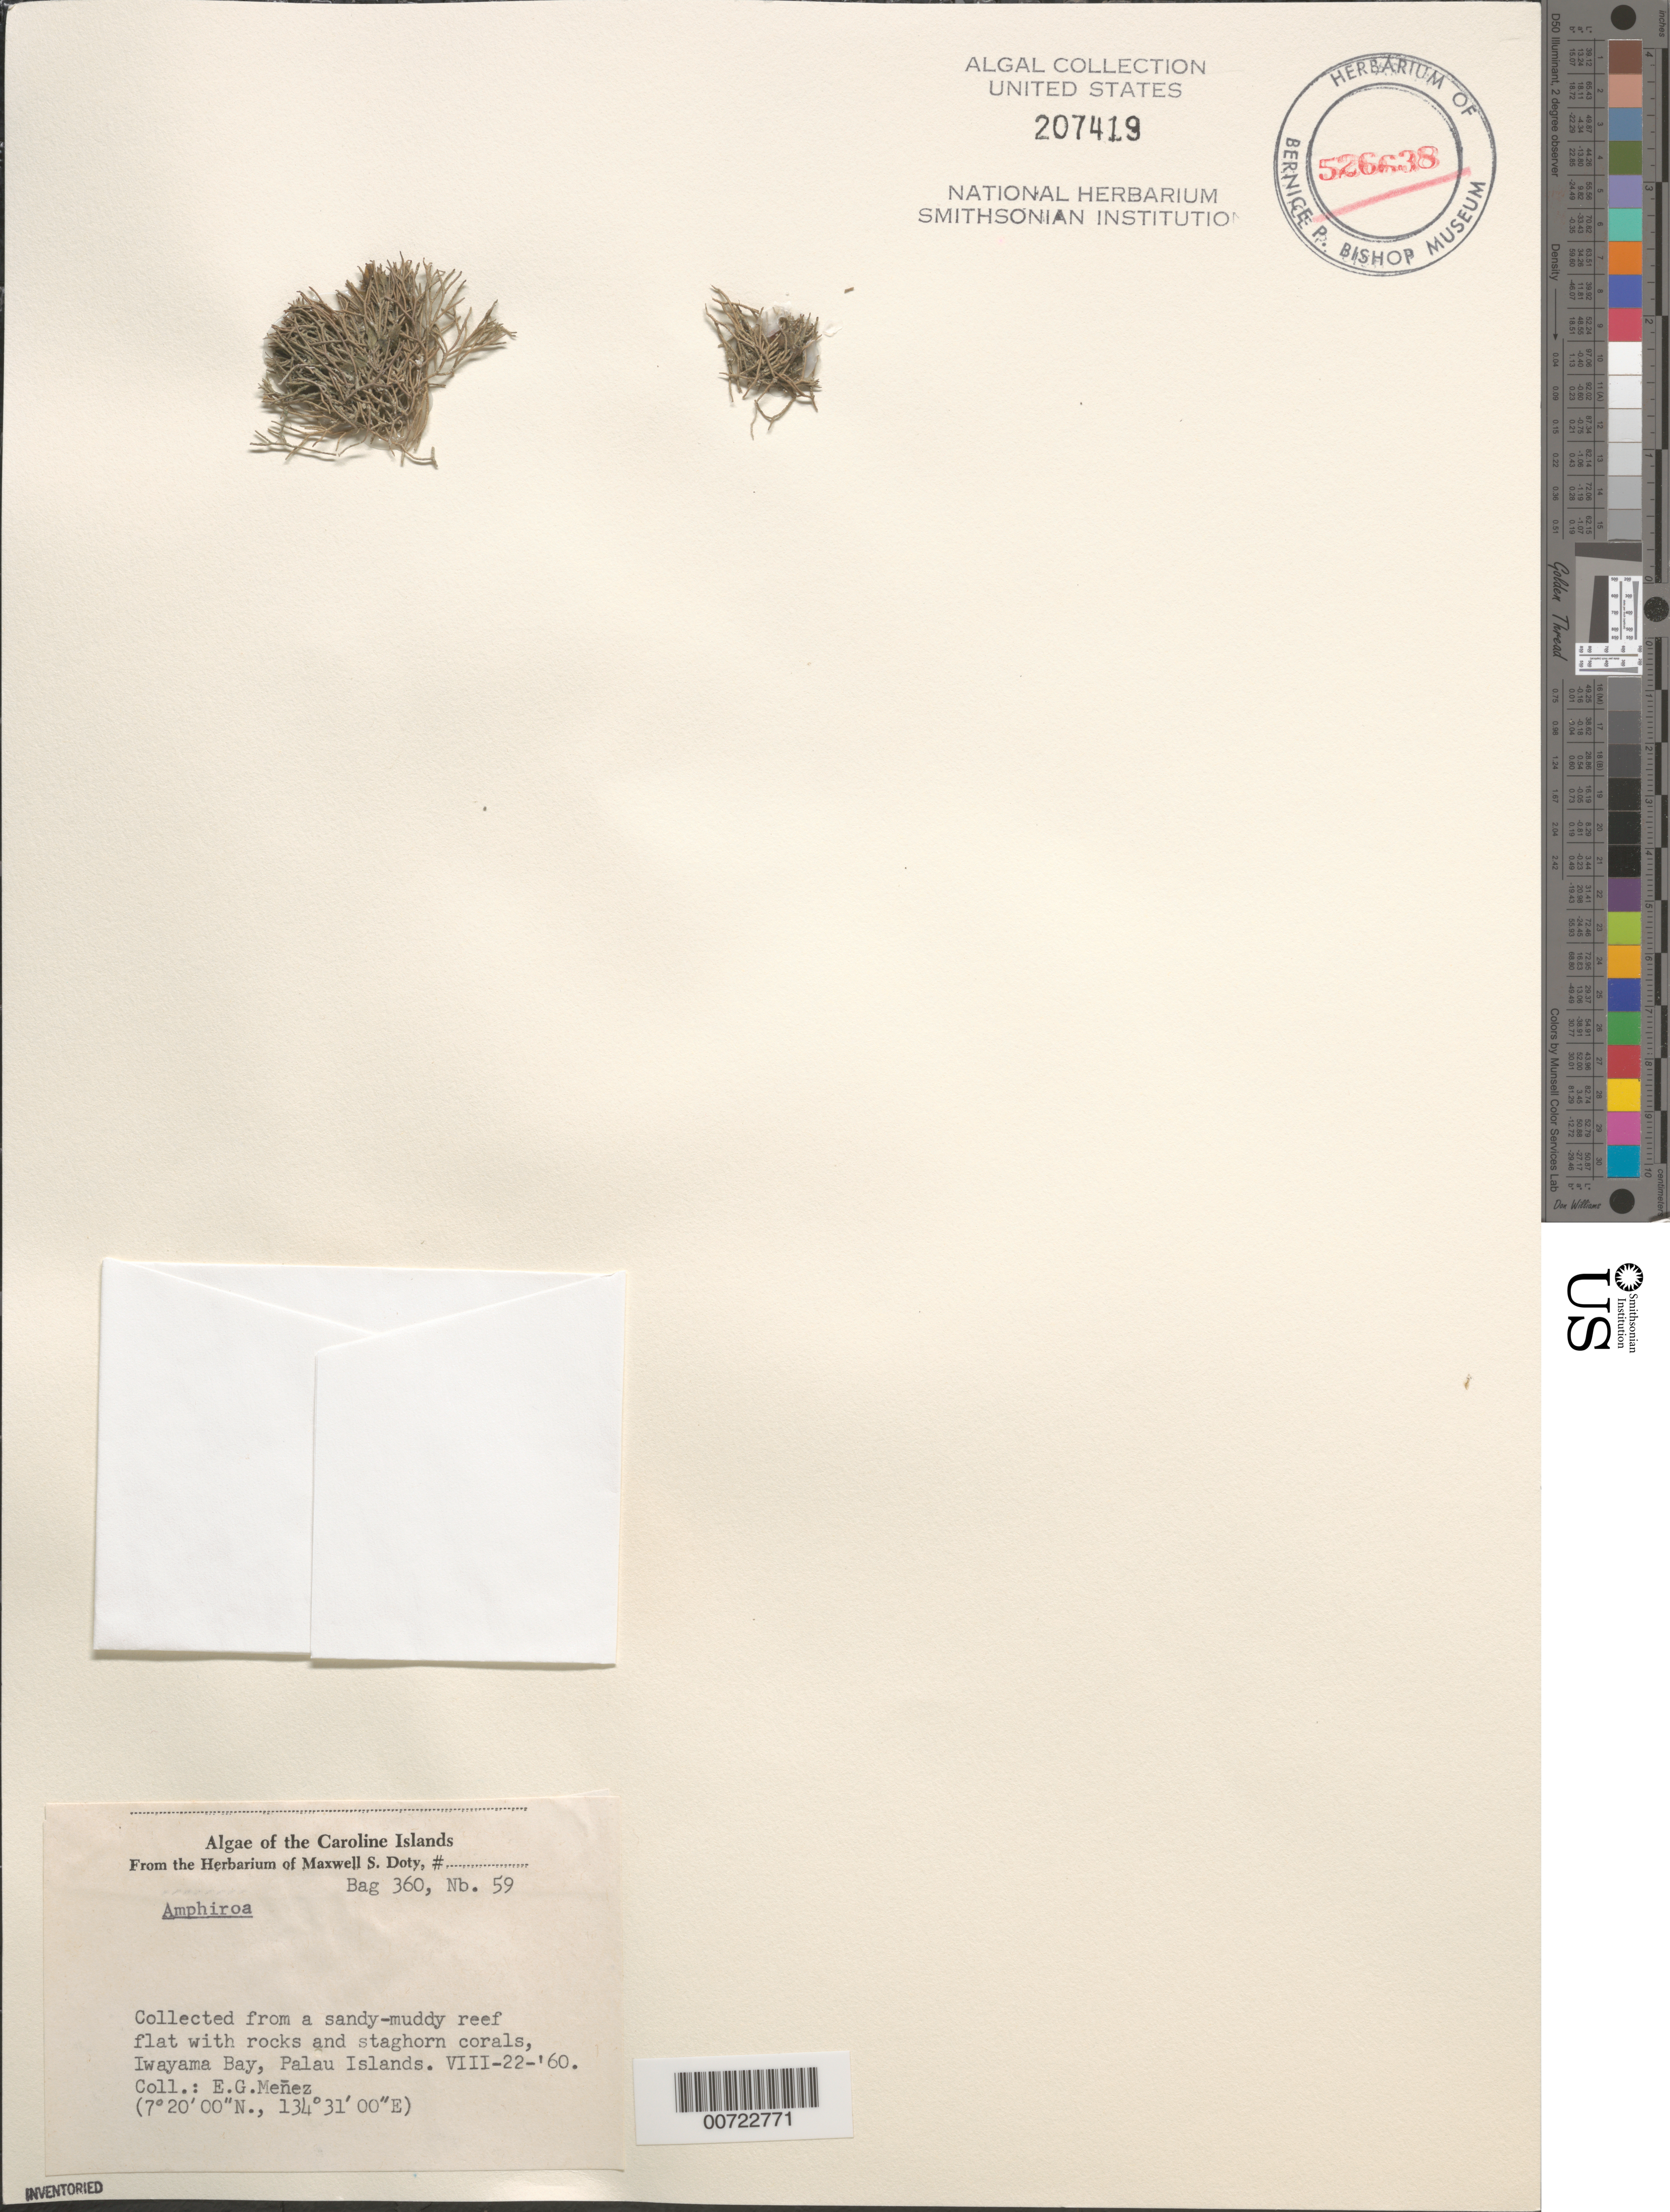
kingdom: Plantae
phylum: Rhodophyta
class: Florideophyceae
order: Corallinales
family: Lithophyllaceae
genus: Amphiroa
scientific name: Amphiroa sp.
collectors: Meñez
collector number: Bag 360 Nb. 59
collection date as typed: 22 Aug 1960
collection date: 1960-08-22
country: Palau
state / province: Koror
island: Oreor (Koror)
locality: Iwayama Bay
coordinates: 7 20' 00" N. Lat., 134 31' 00" E. Long.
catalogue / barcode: US 207419